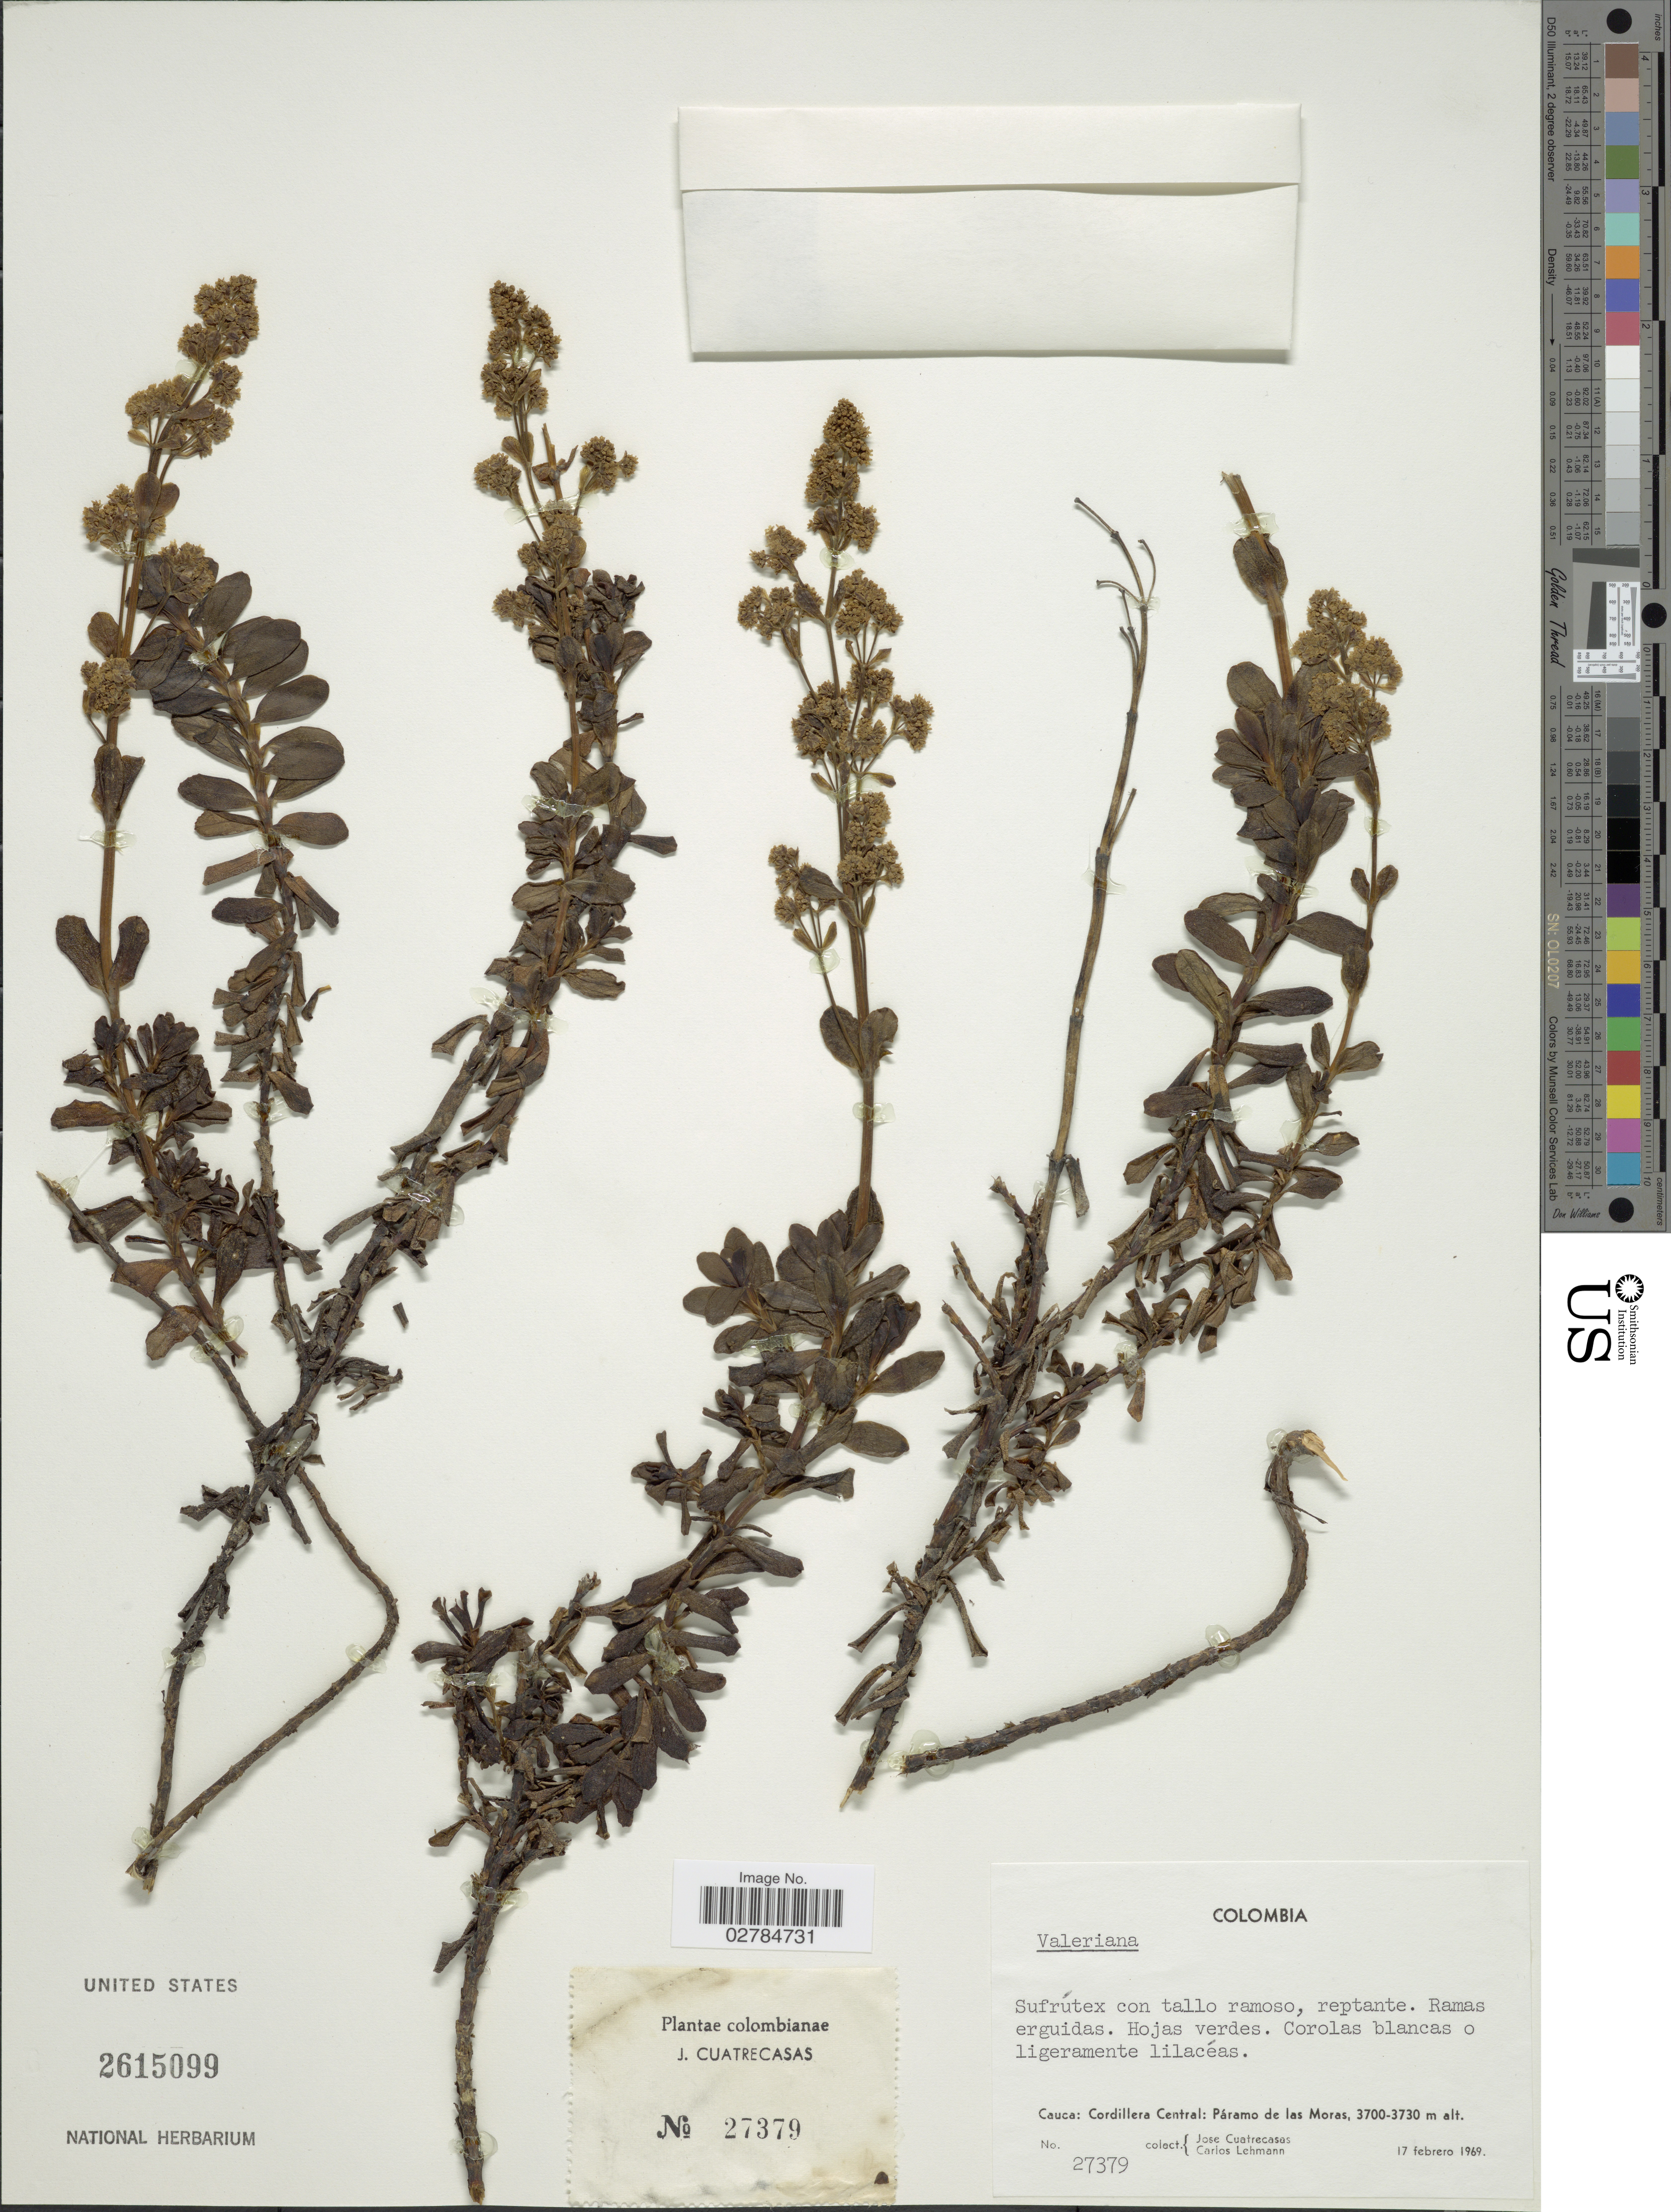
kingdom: Plantae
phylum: Tracheophyta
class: Magnoliopsida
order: Dipsacales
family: Caprifoliaceae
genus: Valeriana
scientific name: Valeriana microphylla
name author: Kunth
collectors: J. Cuatrecasas & C. Lehmann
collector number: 27379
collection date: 1969-02-17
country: Colombia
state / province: Cauca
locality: Cordillera Central: Páramo de las Moras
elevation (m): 3700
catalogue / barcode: US 2615099